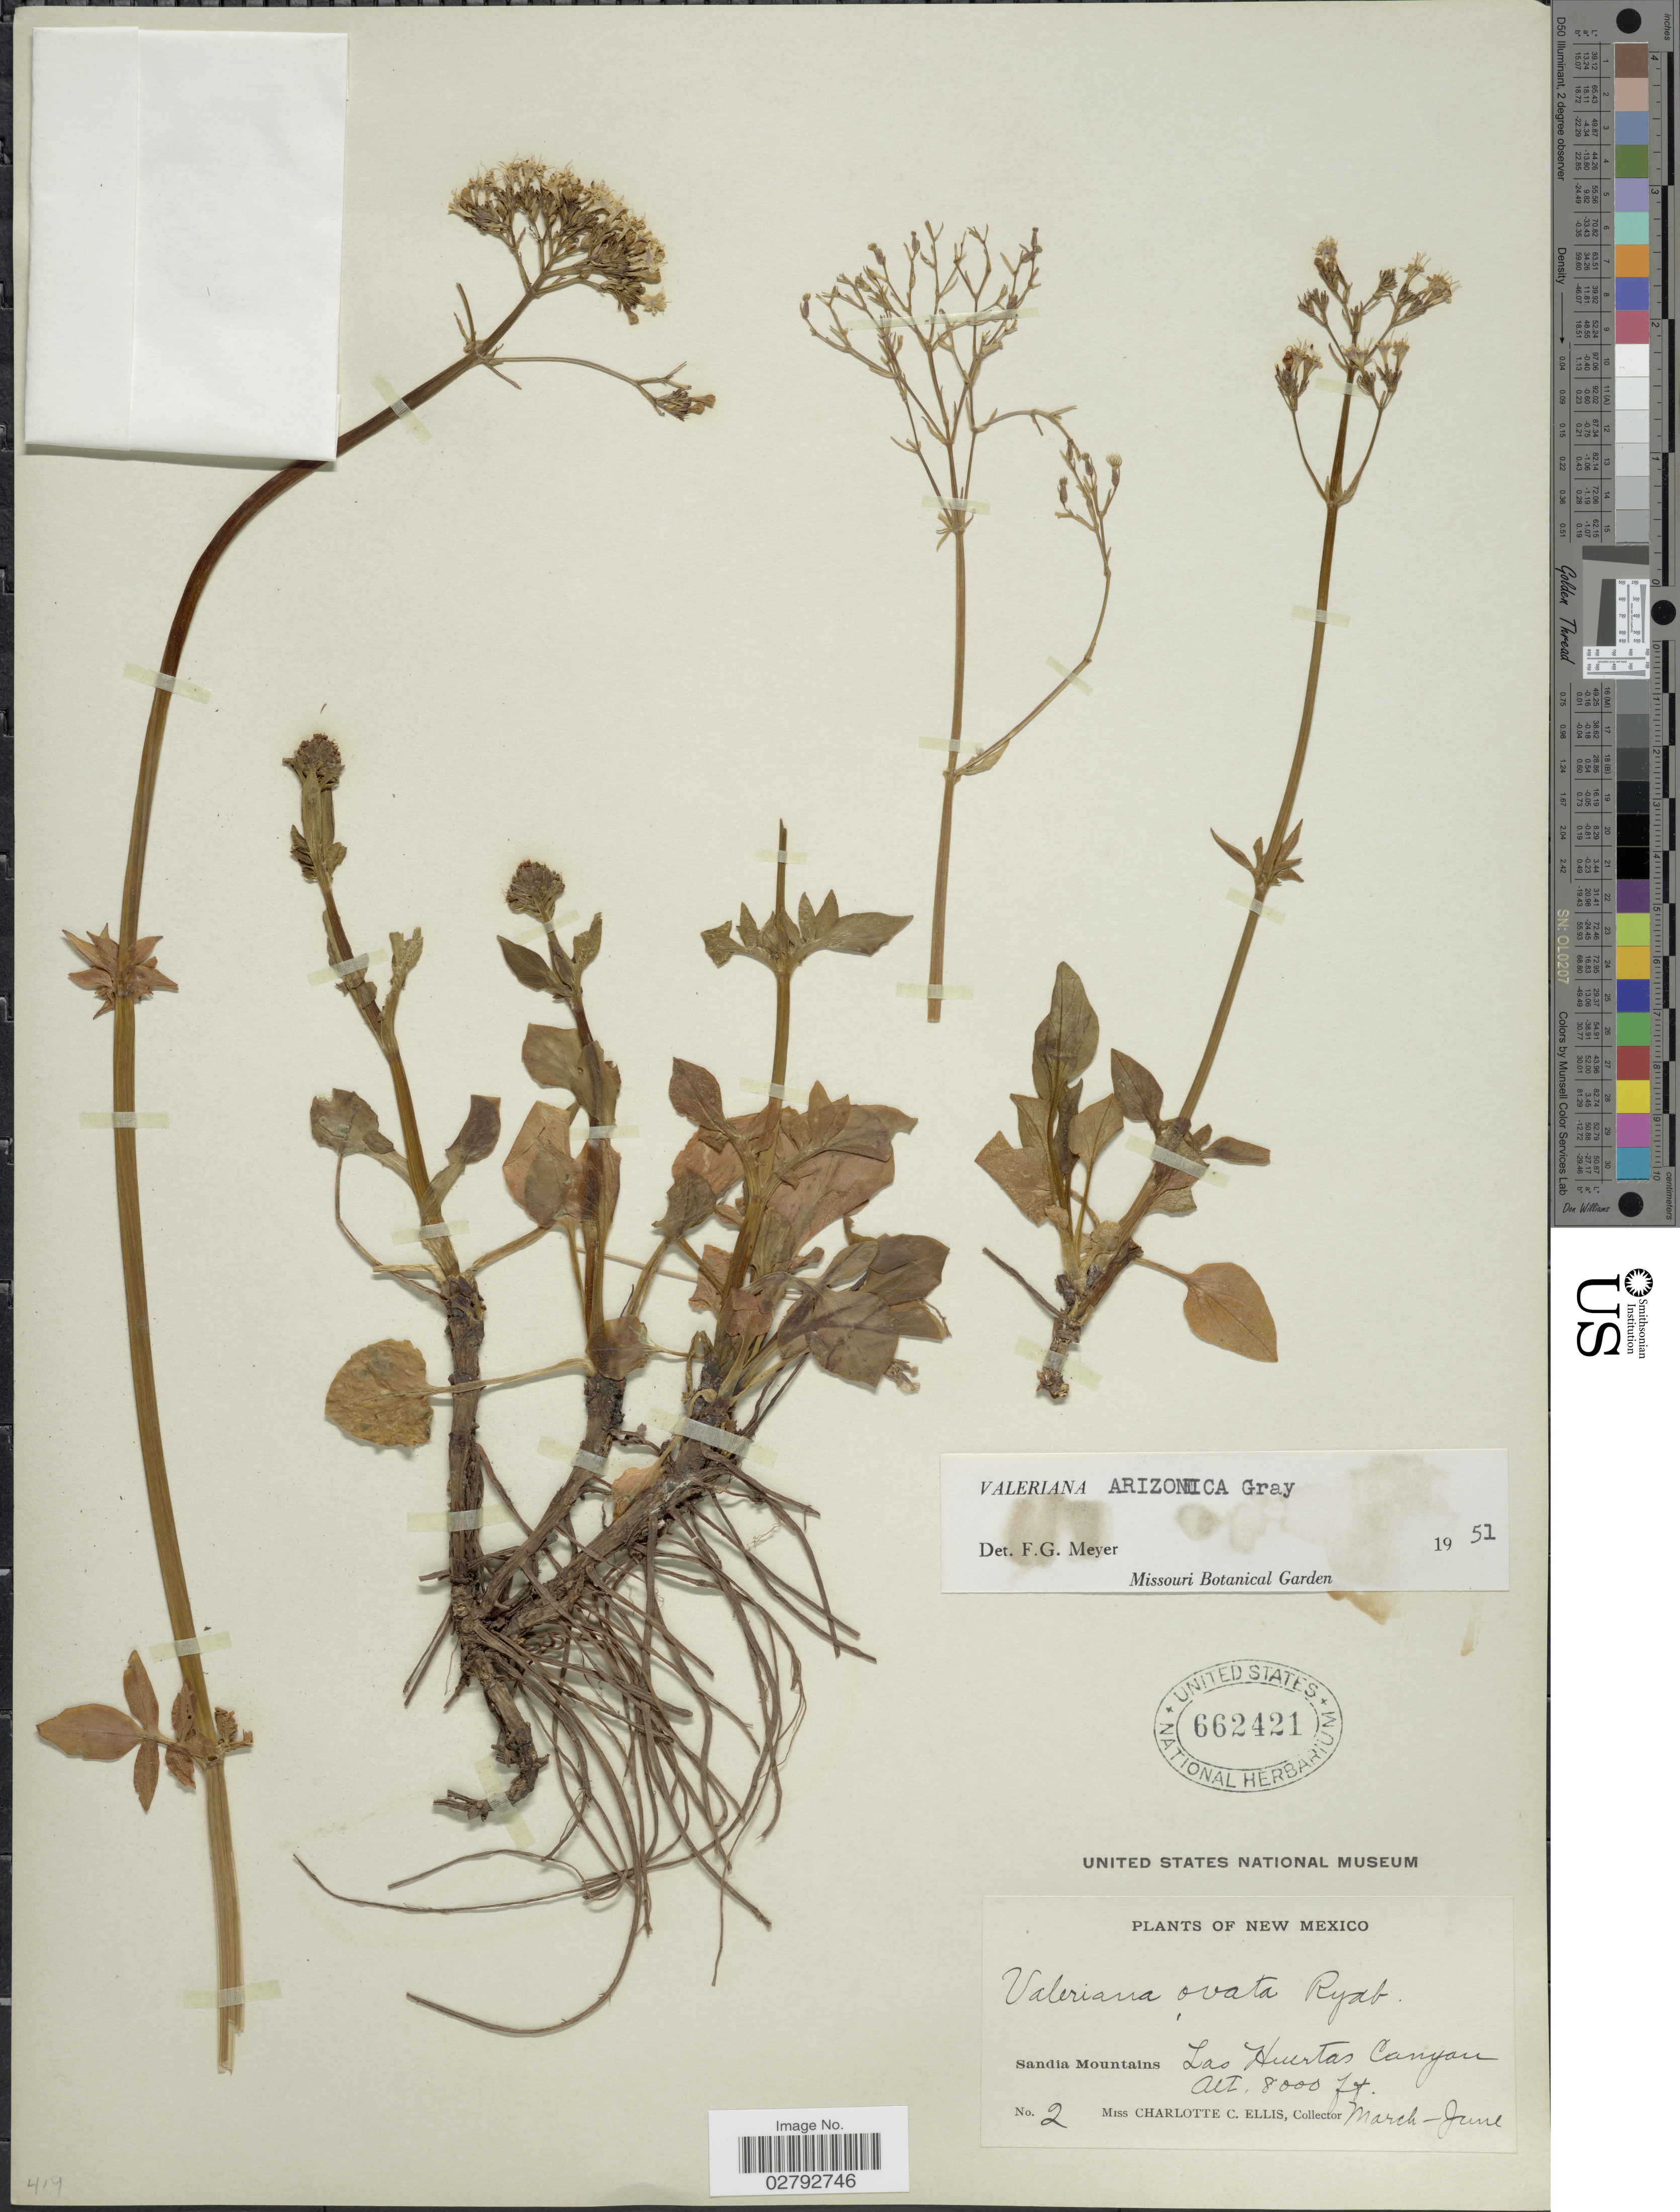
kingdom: Plantae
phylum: Tracheophyta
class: Magnoliopsida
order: Dipsacales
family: Caprifoliaceae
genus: Valeriana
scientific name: Valeriana arizonica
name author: A. Gray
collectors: C. C. Ellis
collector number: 2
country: United States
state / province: New Mexico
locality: Sandia Mountains. Las Huertas Canyon.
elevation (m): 2438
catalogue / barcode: US 662421